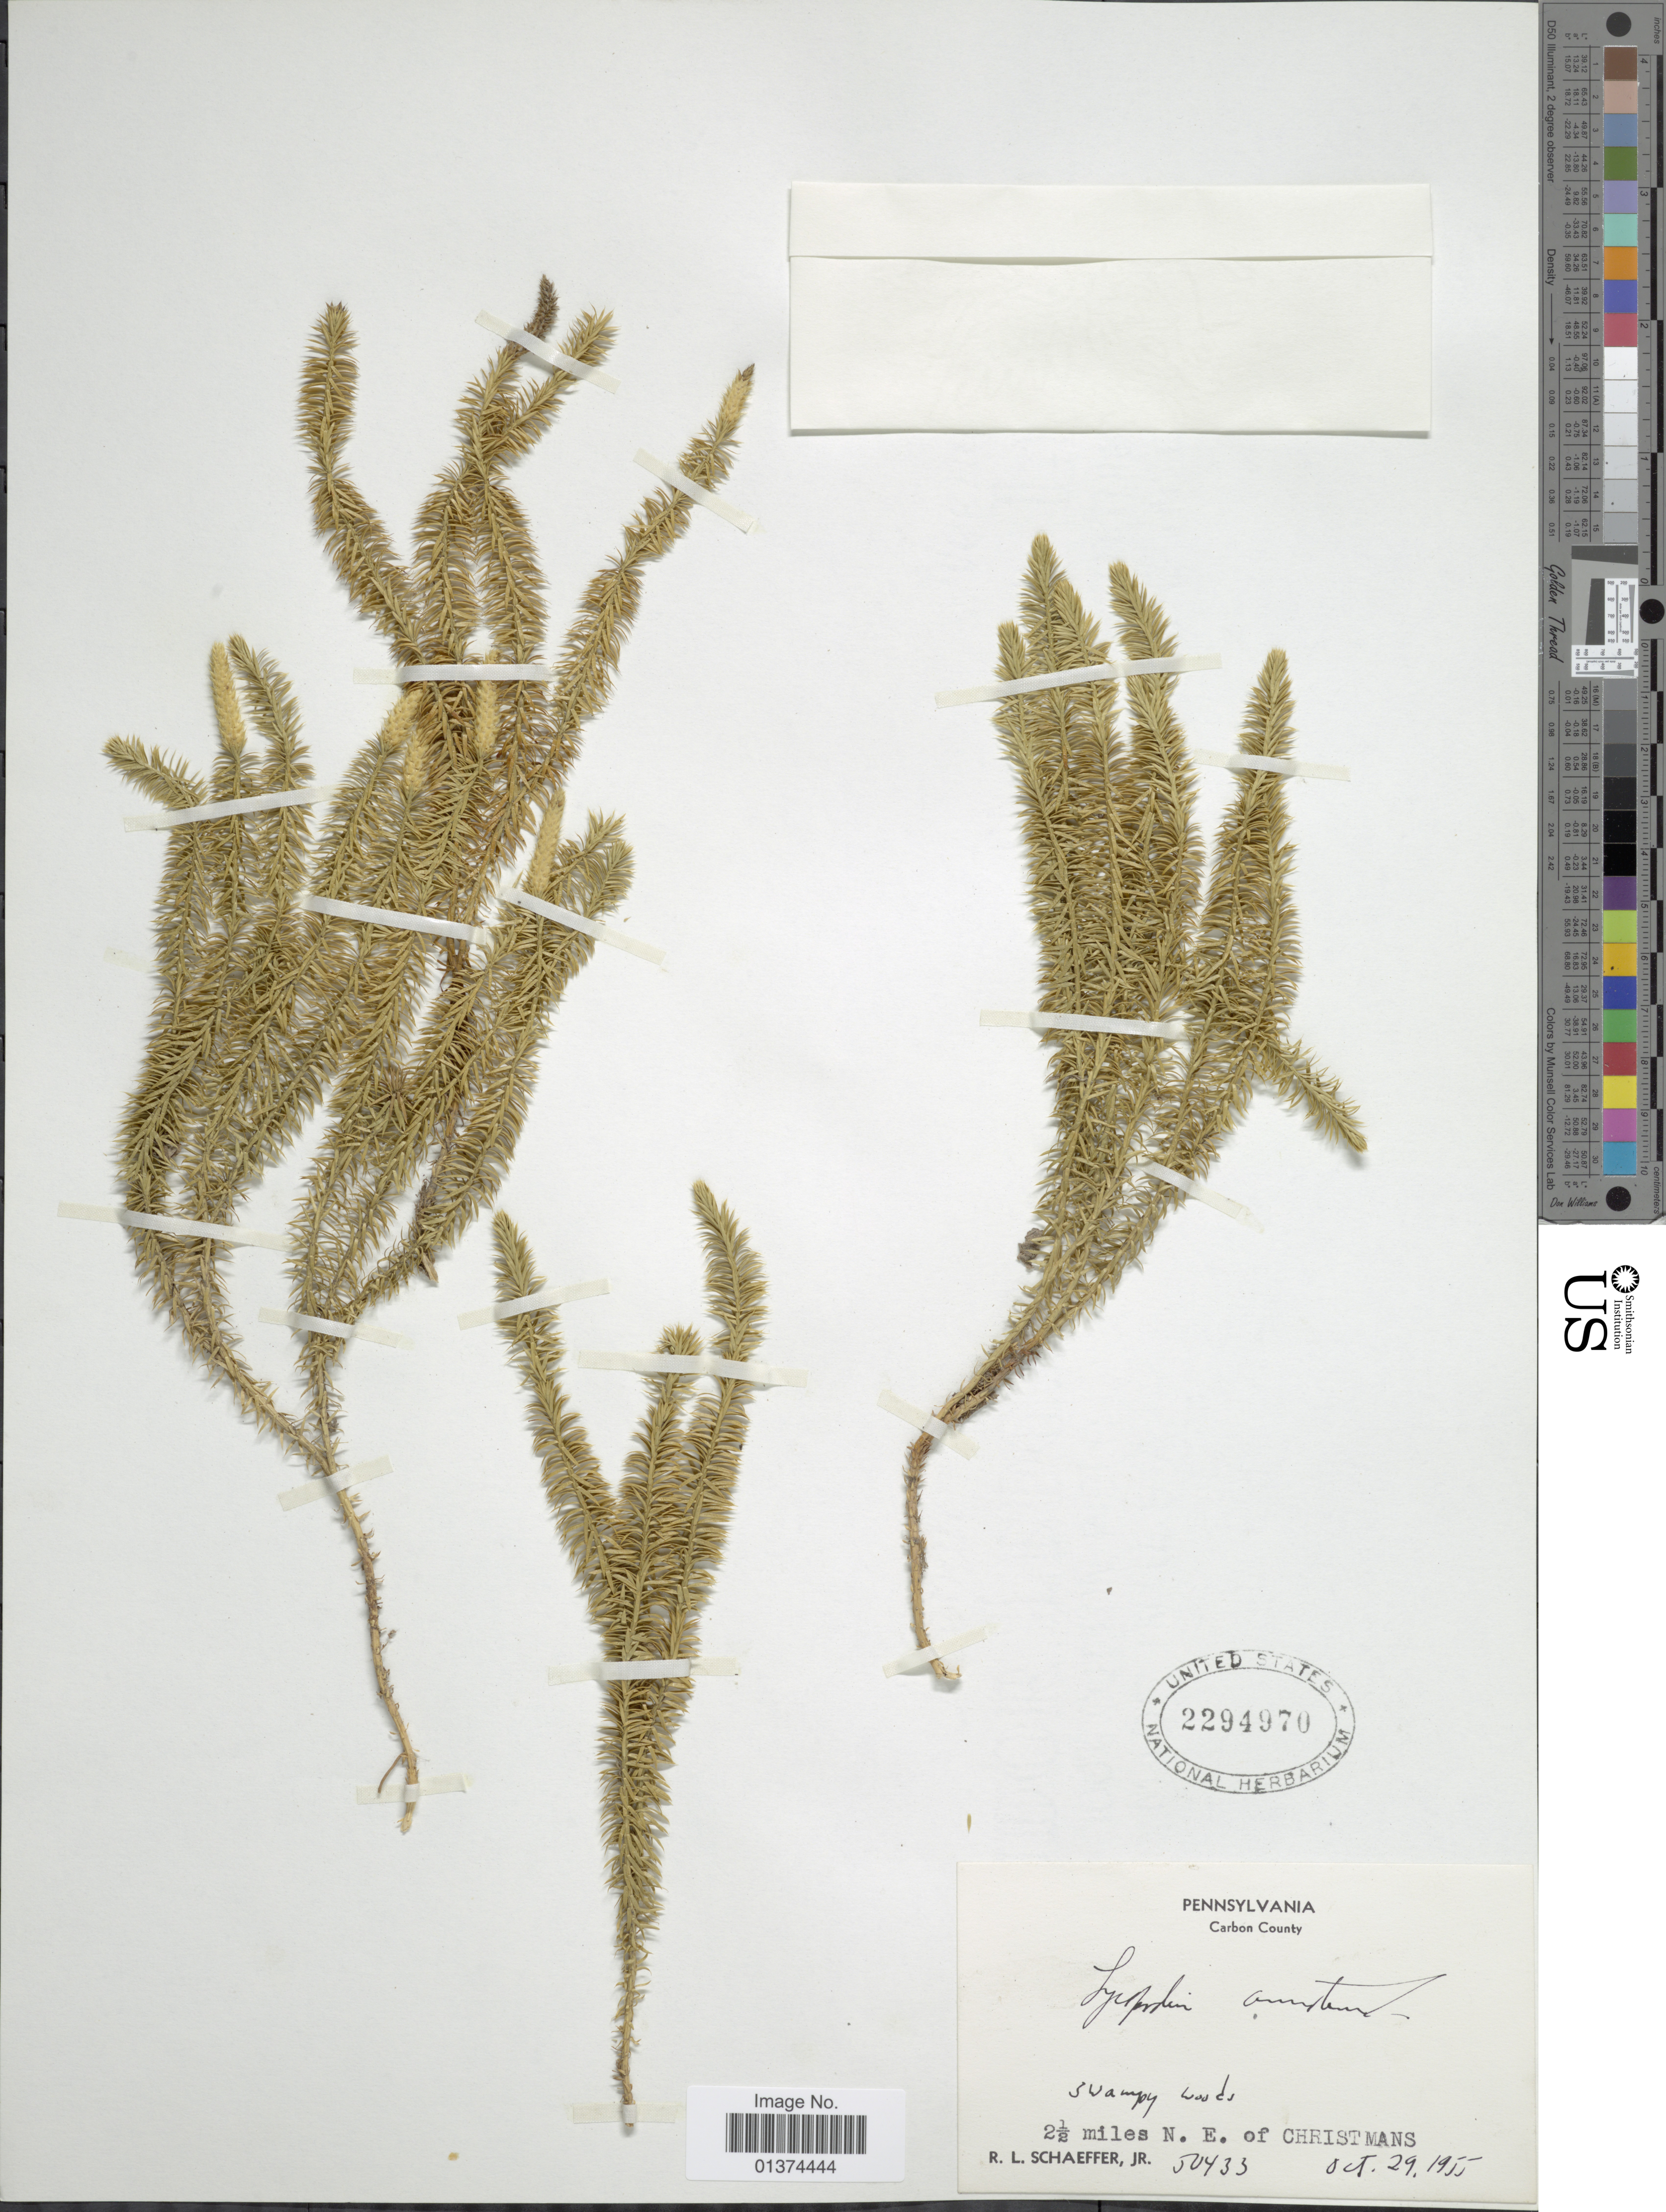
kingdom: Plantae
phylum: Tracheophyta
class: Lycopodiopsida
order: Lycopodiales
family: Lycopodiaceae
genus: Spinulum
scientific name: Spinulum annotinum subsp. annotinum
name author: (L.) A. Haines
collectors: R. Schaeffer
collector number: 50433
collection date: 1955-10-29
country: United States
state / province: Pennsylvania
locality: Carbon County; 2½ miles N.E. of Christmans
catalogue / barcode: US 2294970